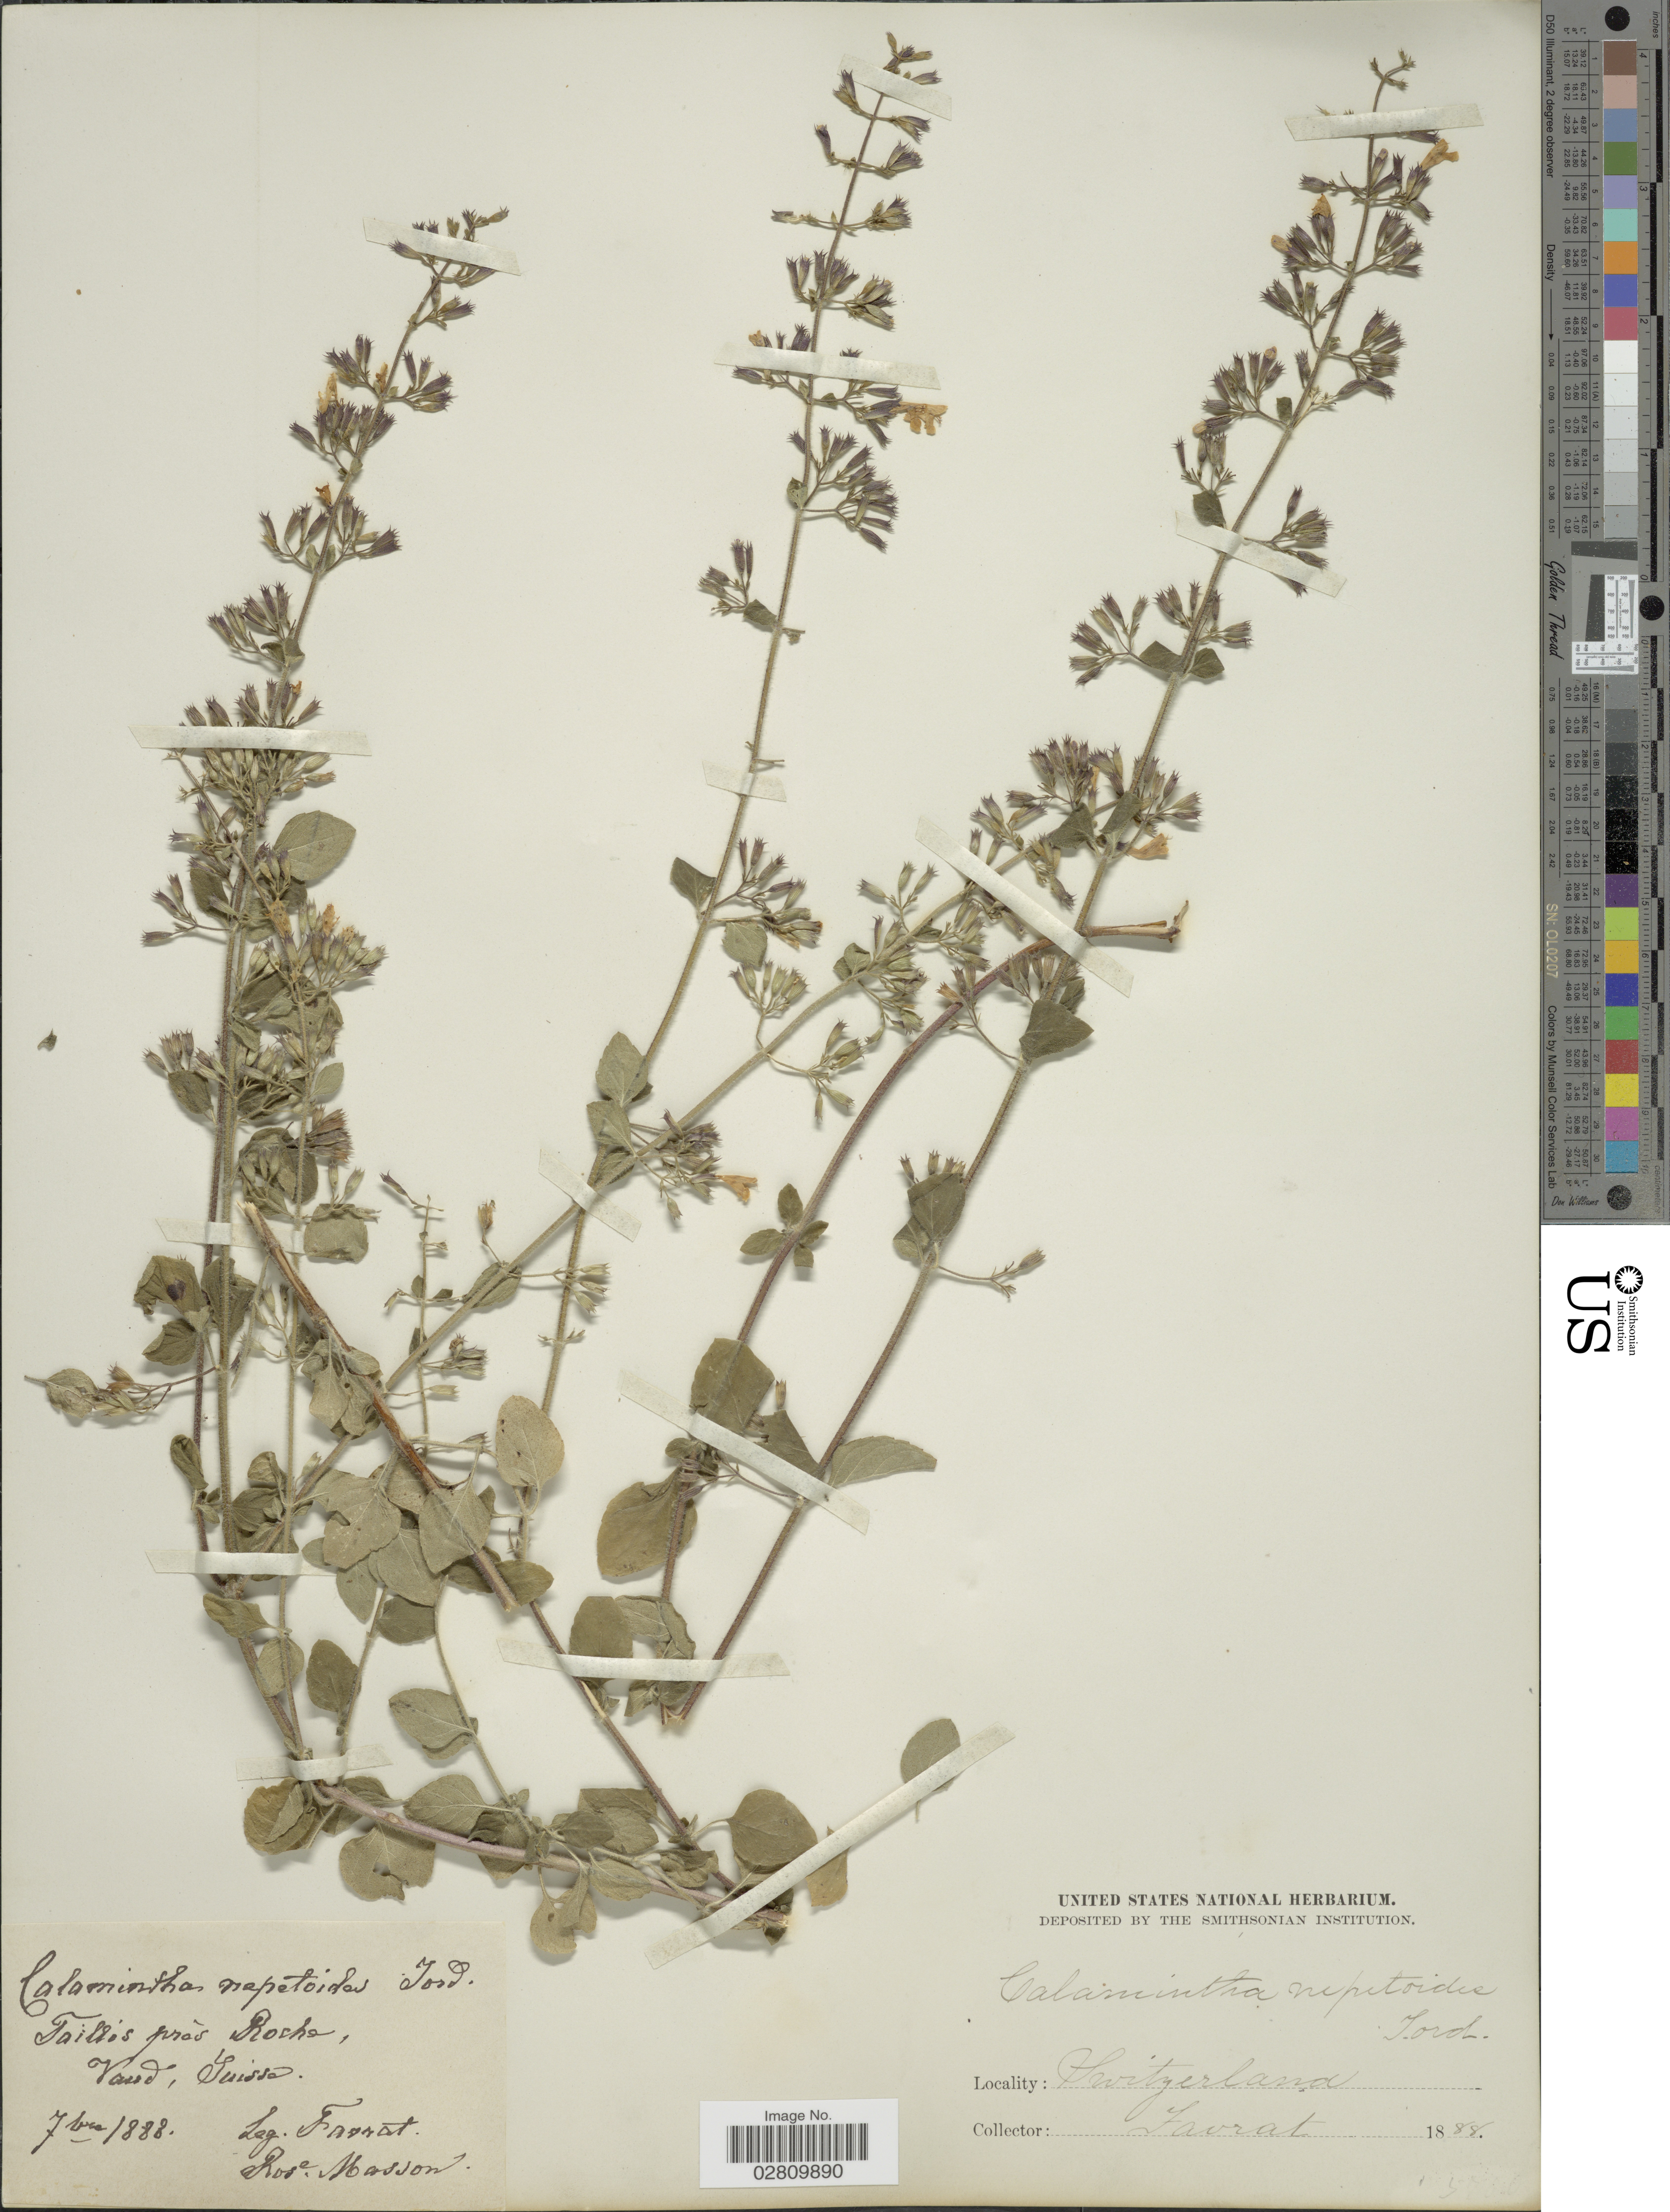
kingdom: Plantae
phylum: Tracheophyta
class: Magnoliopsida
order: Lamiales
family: Lamiaceae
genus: Calamintha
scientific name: Calamintha nepetoides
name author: Jord.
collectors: L. Favrat & R. Masson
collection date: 1888-09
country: Switzerland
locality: Taillis près Roche, Vaud, Suisse.